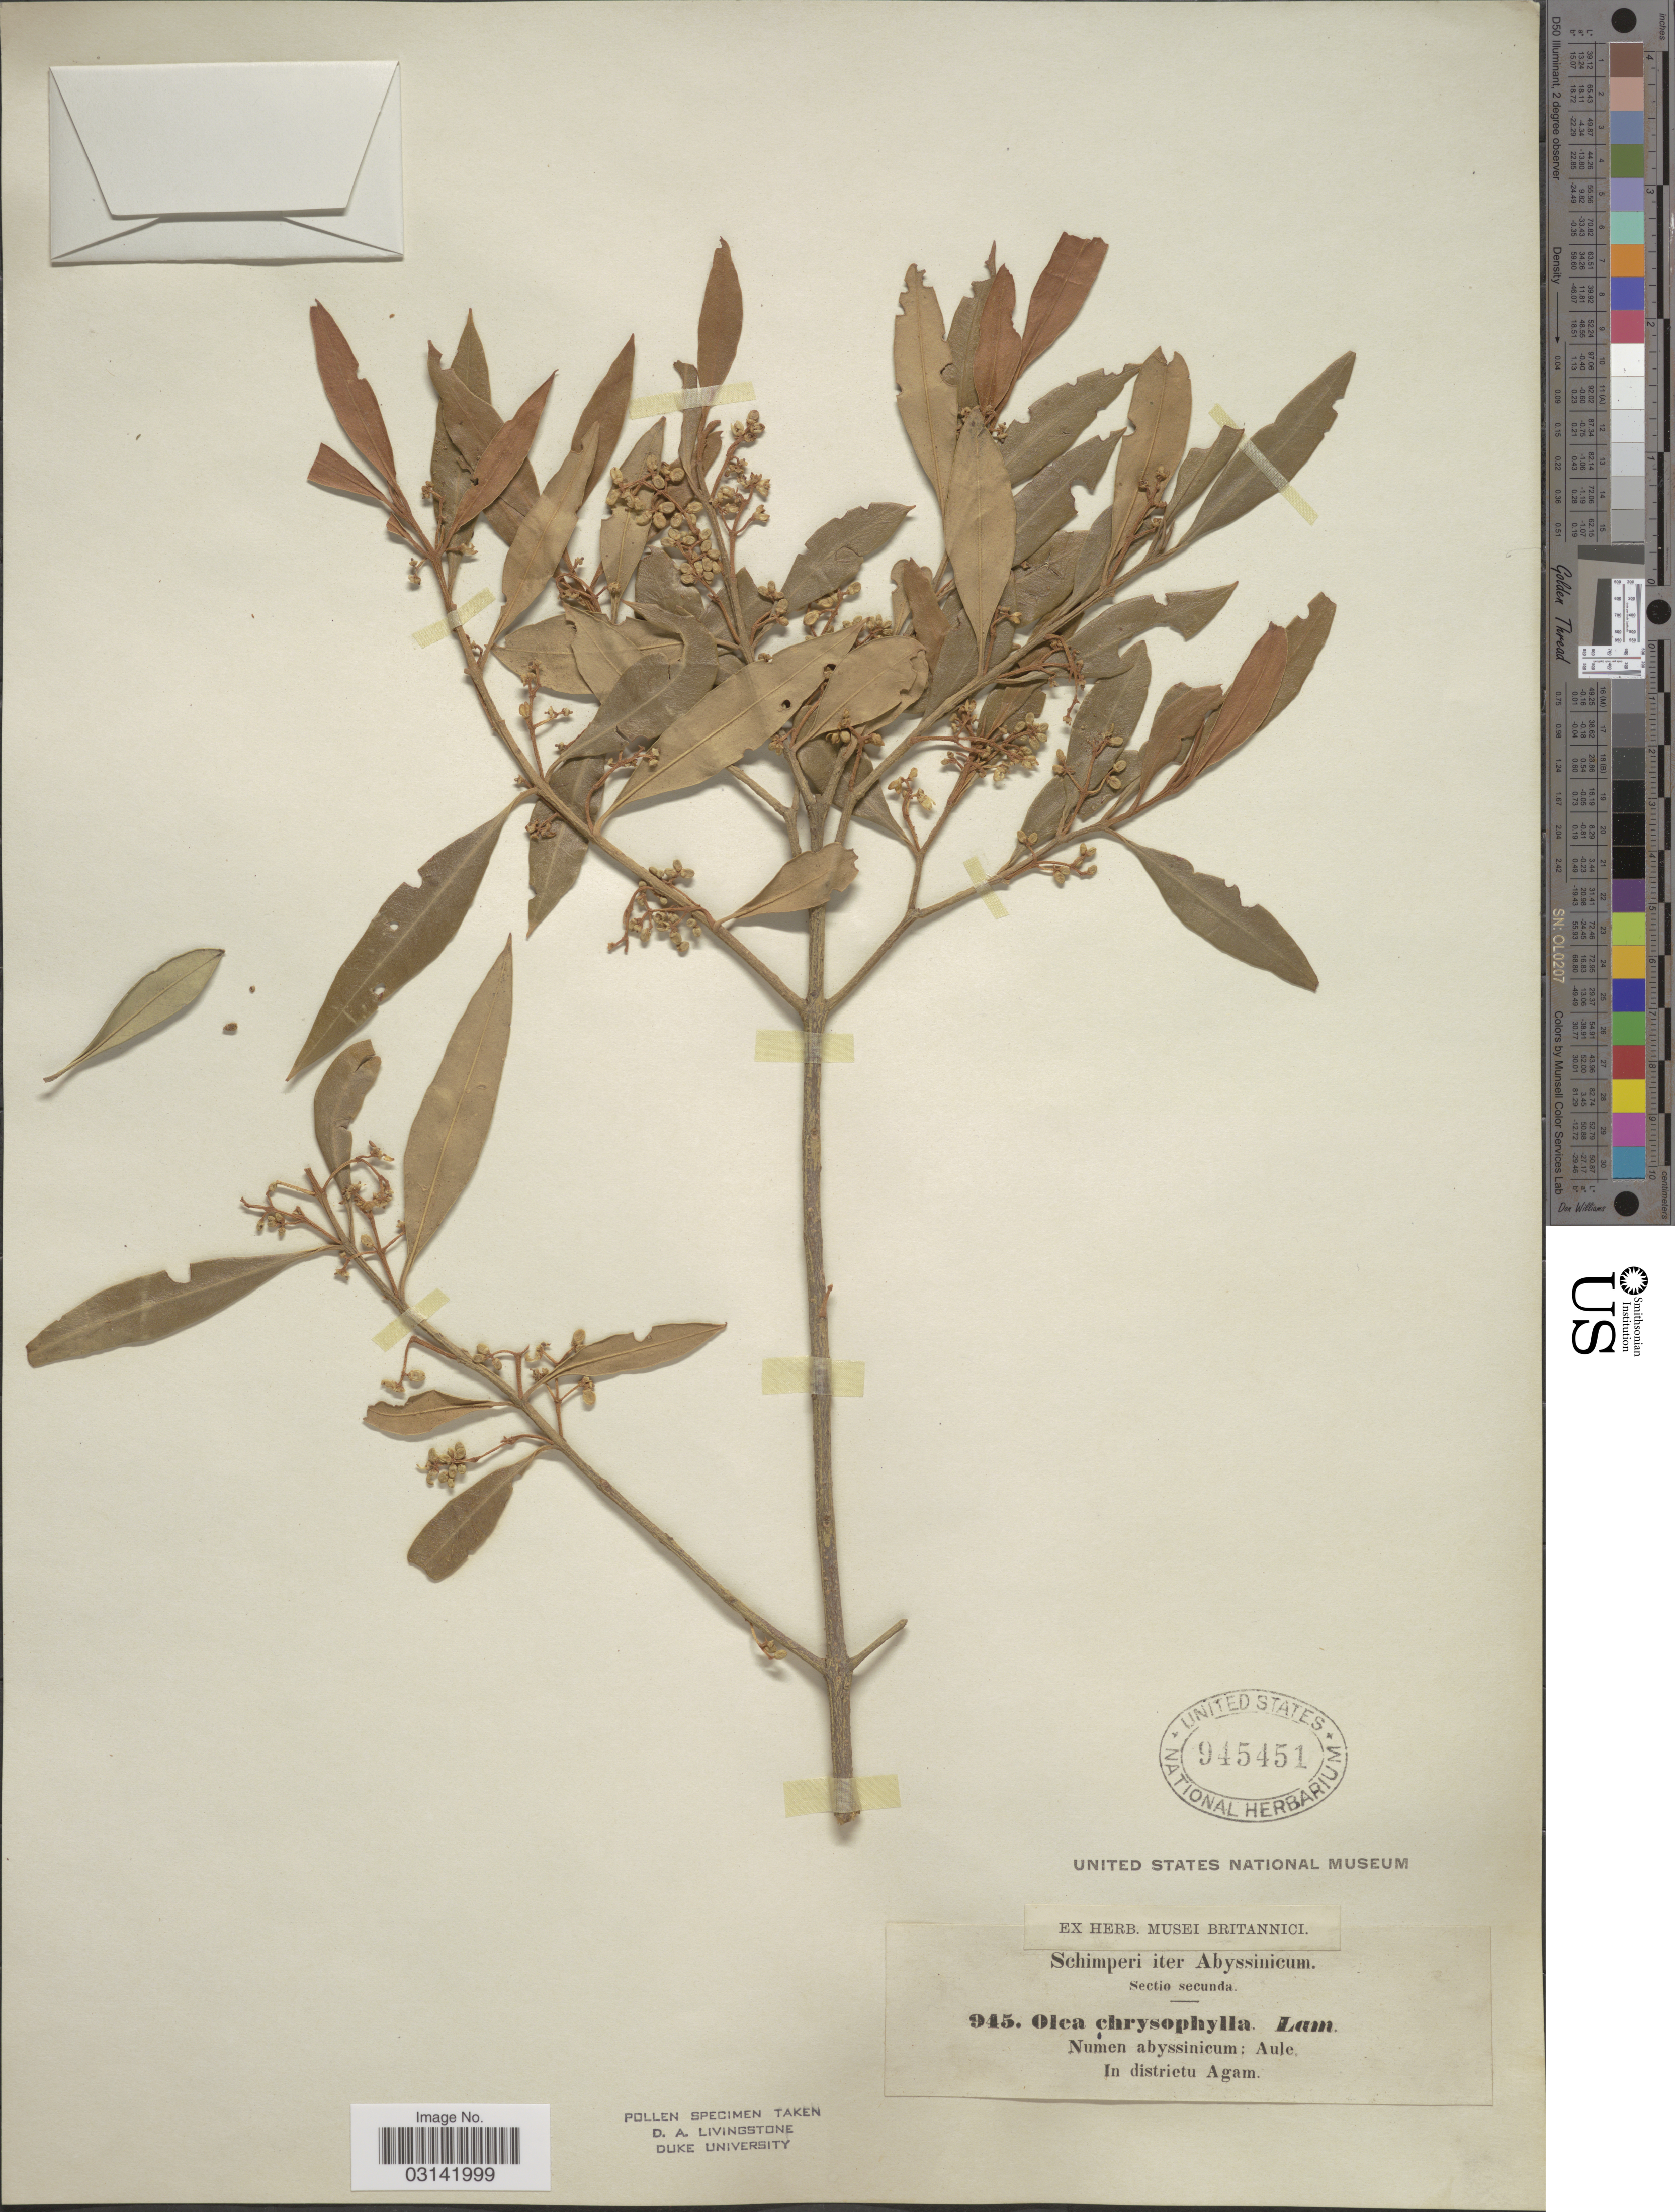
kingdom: Plantae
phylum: Tracheophyta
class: Magnoliopsida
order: Lamiales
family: Oleaceae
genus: Olea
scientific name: Olea chrysophylla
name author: Lam.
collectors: -. Schimper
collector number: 945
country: Eritrea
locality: In districtu Agam.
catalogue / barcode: US 945451